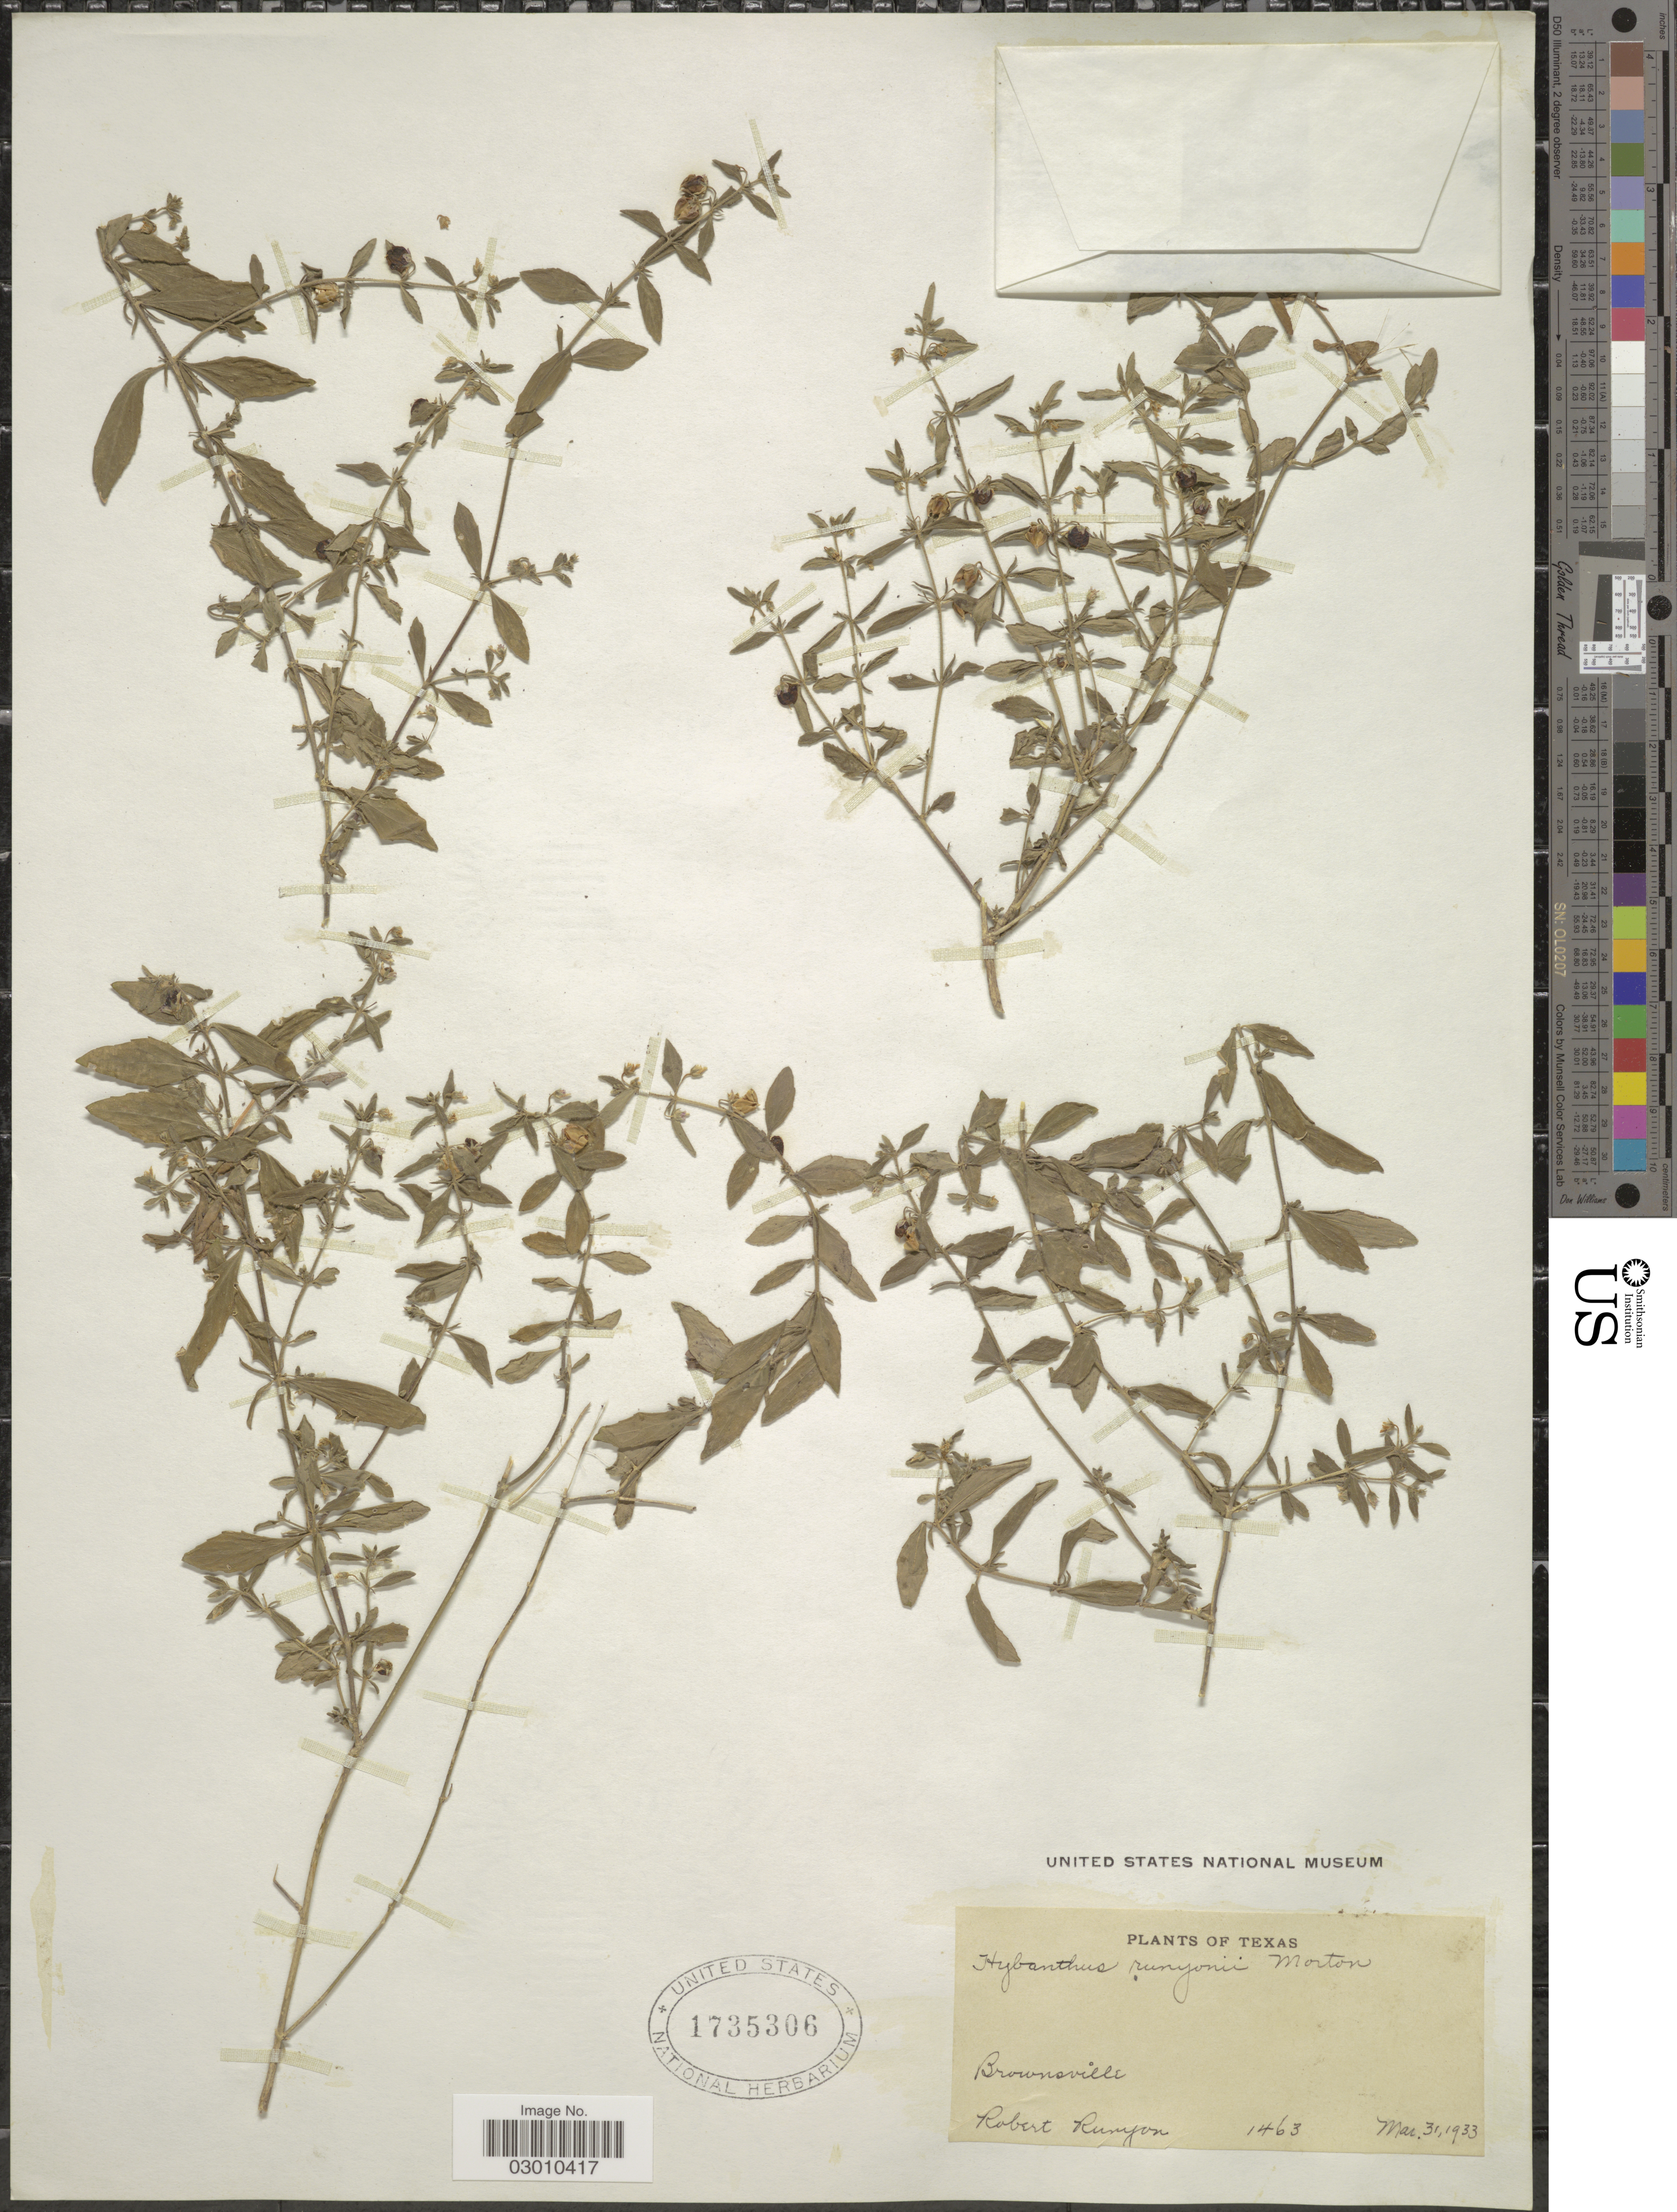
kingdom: Plantae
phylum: Tracheophyta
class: Magnoliopsida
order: Malpighiales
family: Violaceae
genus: Pombalia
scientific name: Pombalia verticillata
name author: (Ortega) Paula-Souza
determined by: Strong, Mark T., (BOT), Smithsonian Institution - National Museum of Natural History (UNITED STATES)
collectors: R. Runyon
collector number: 1463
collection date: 1933-03-31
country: United States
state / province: Texas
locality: Brownsville.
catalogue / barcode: US 1735306